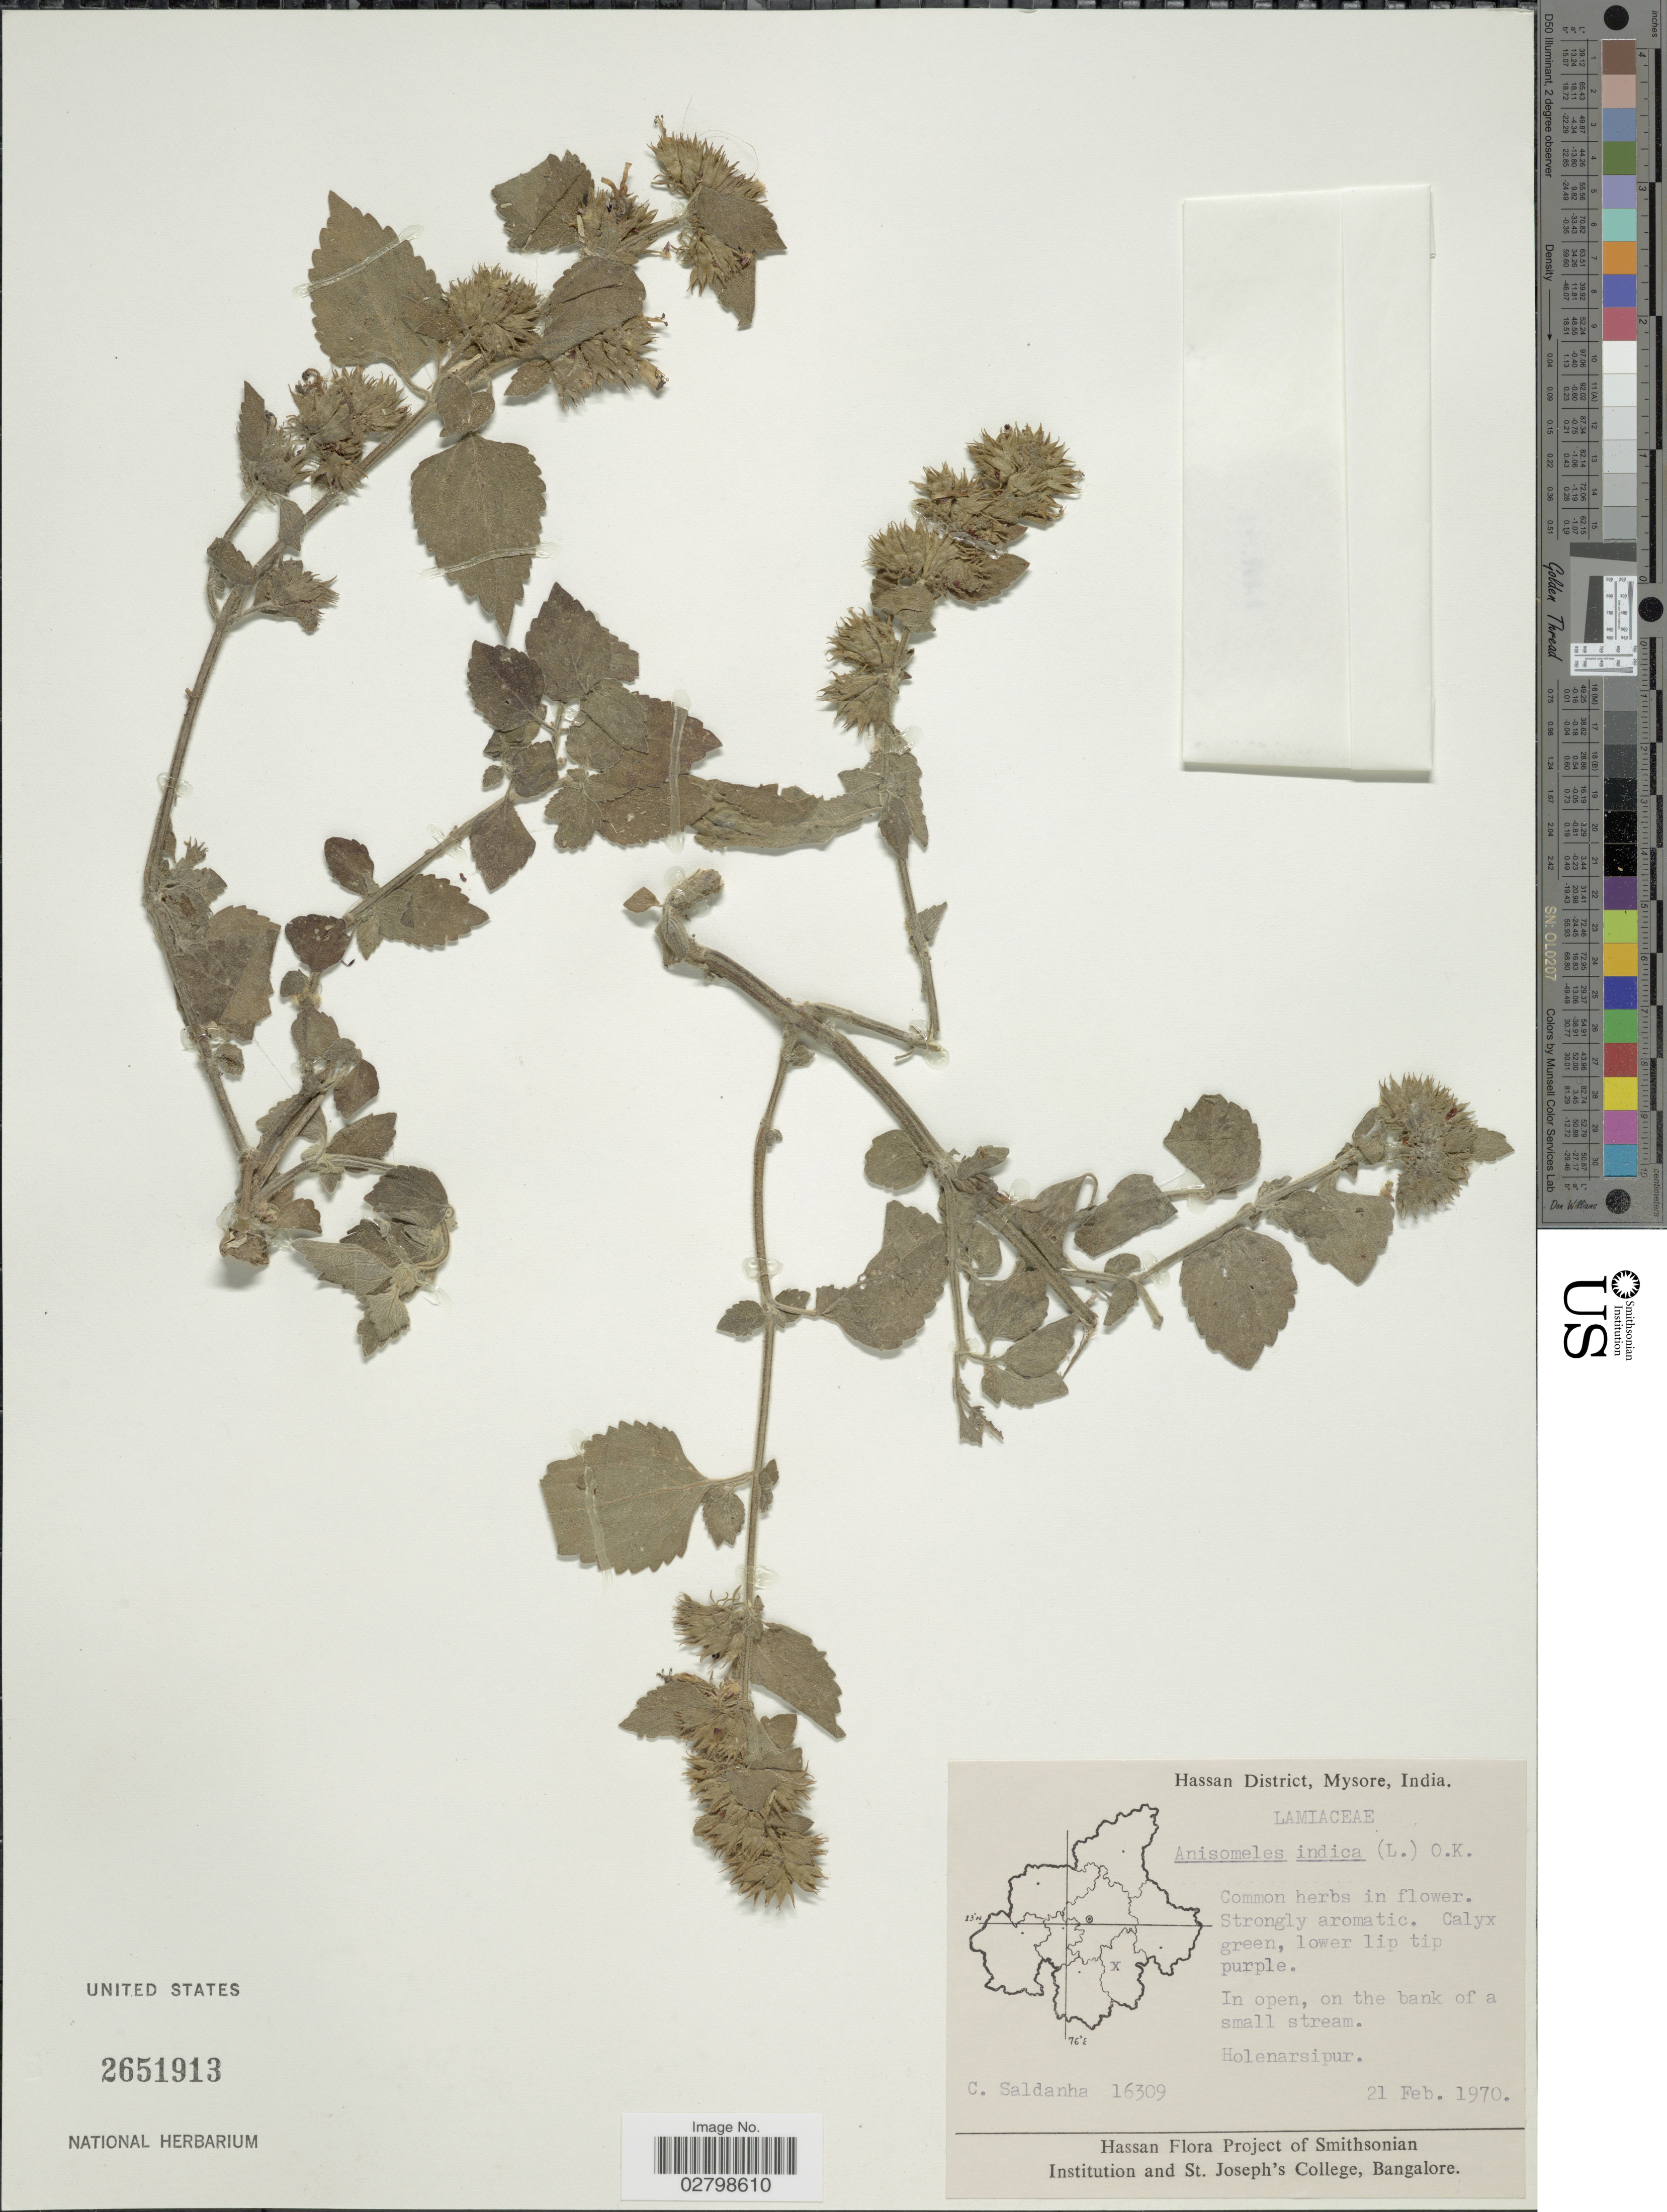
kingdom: Plantae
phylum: Tracheophyta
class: Magnoliopsida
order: Lamiales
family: Lamiaceae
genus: Anisomeles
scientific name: Anisomeles indica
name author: (L.) Kuntze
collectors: C. Saldanha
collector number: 16309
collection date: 1970-02-21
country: India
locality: Hassan District, Mysore. Holenarsipur.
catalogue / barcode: US 2651913